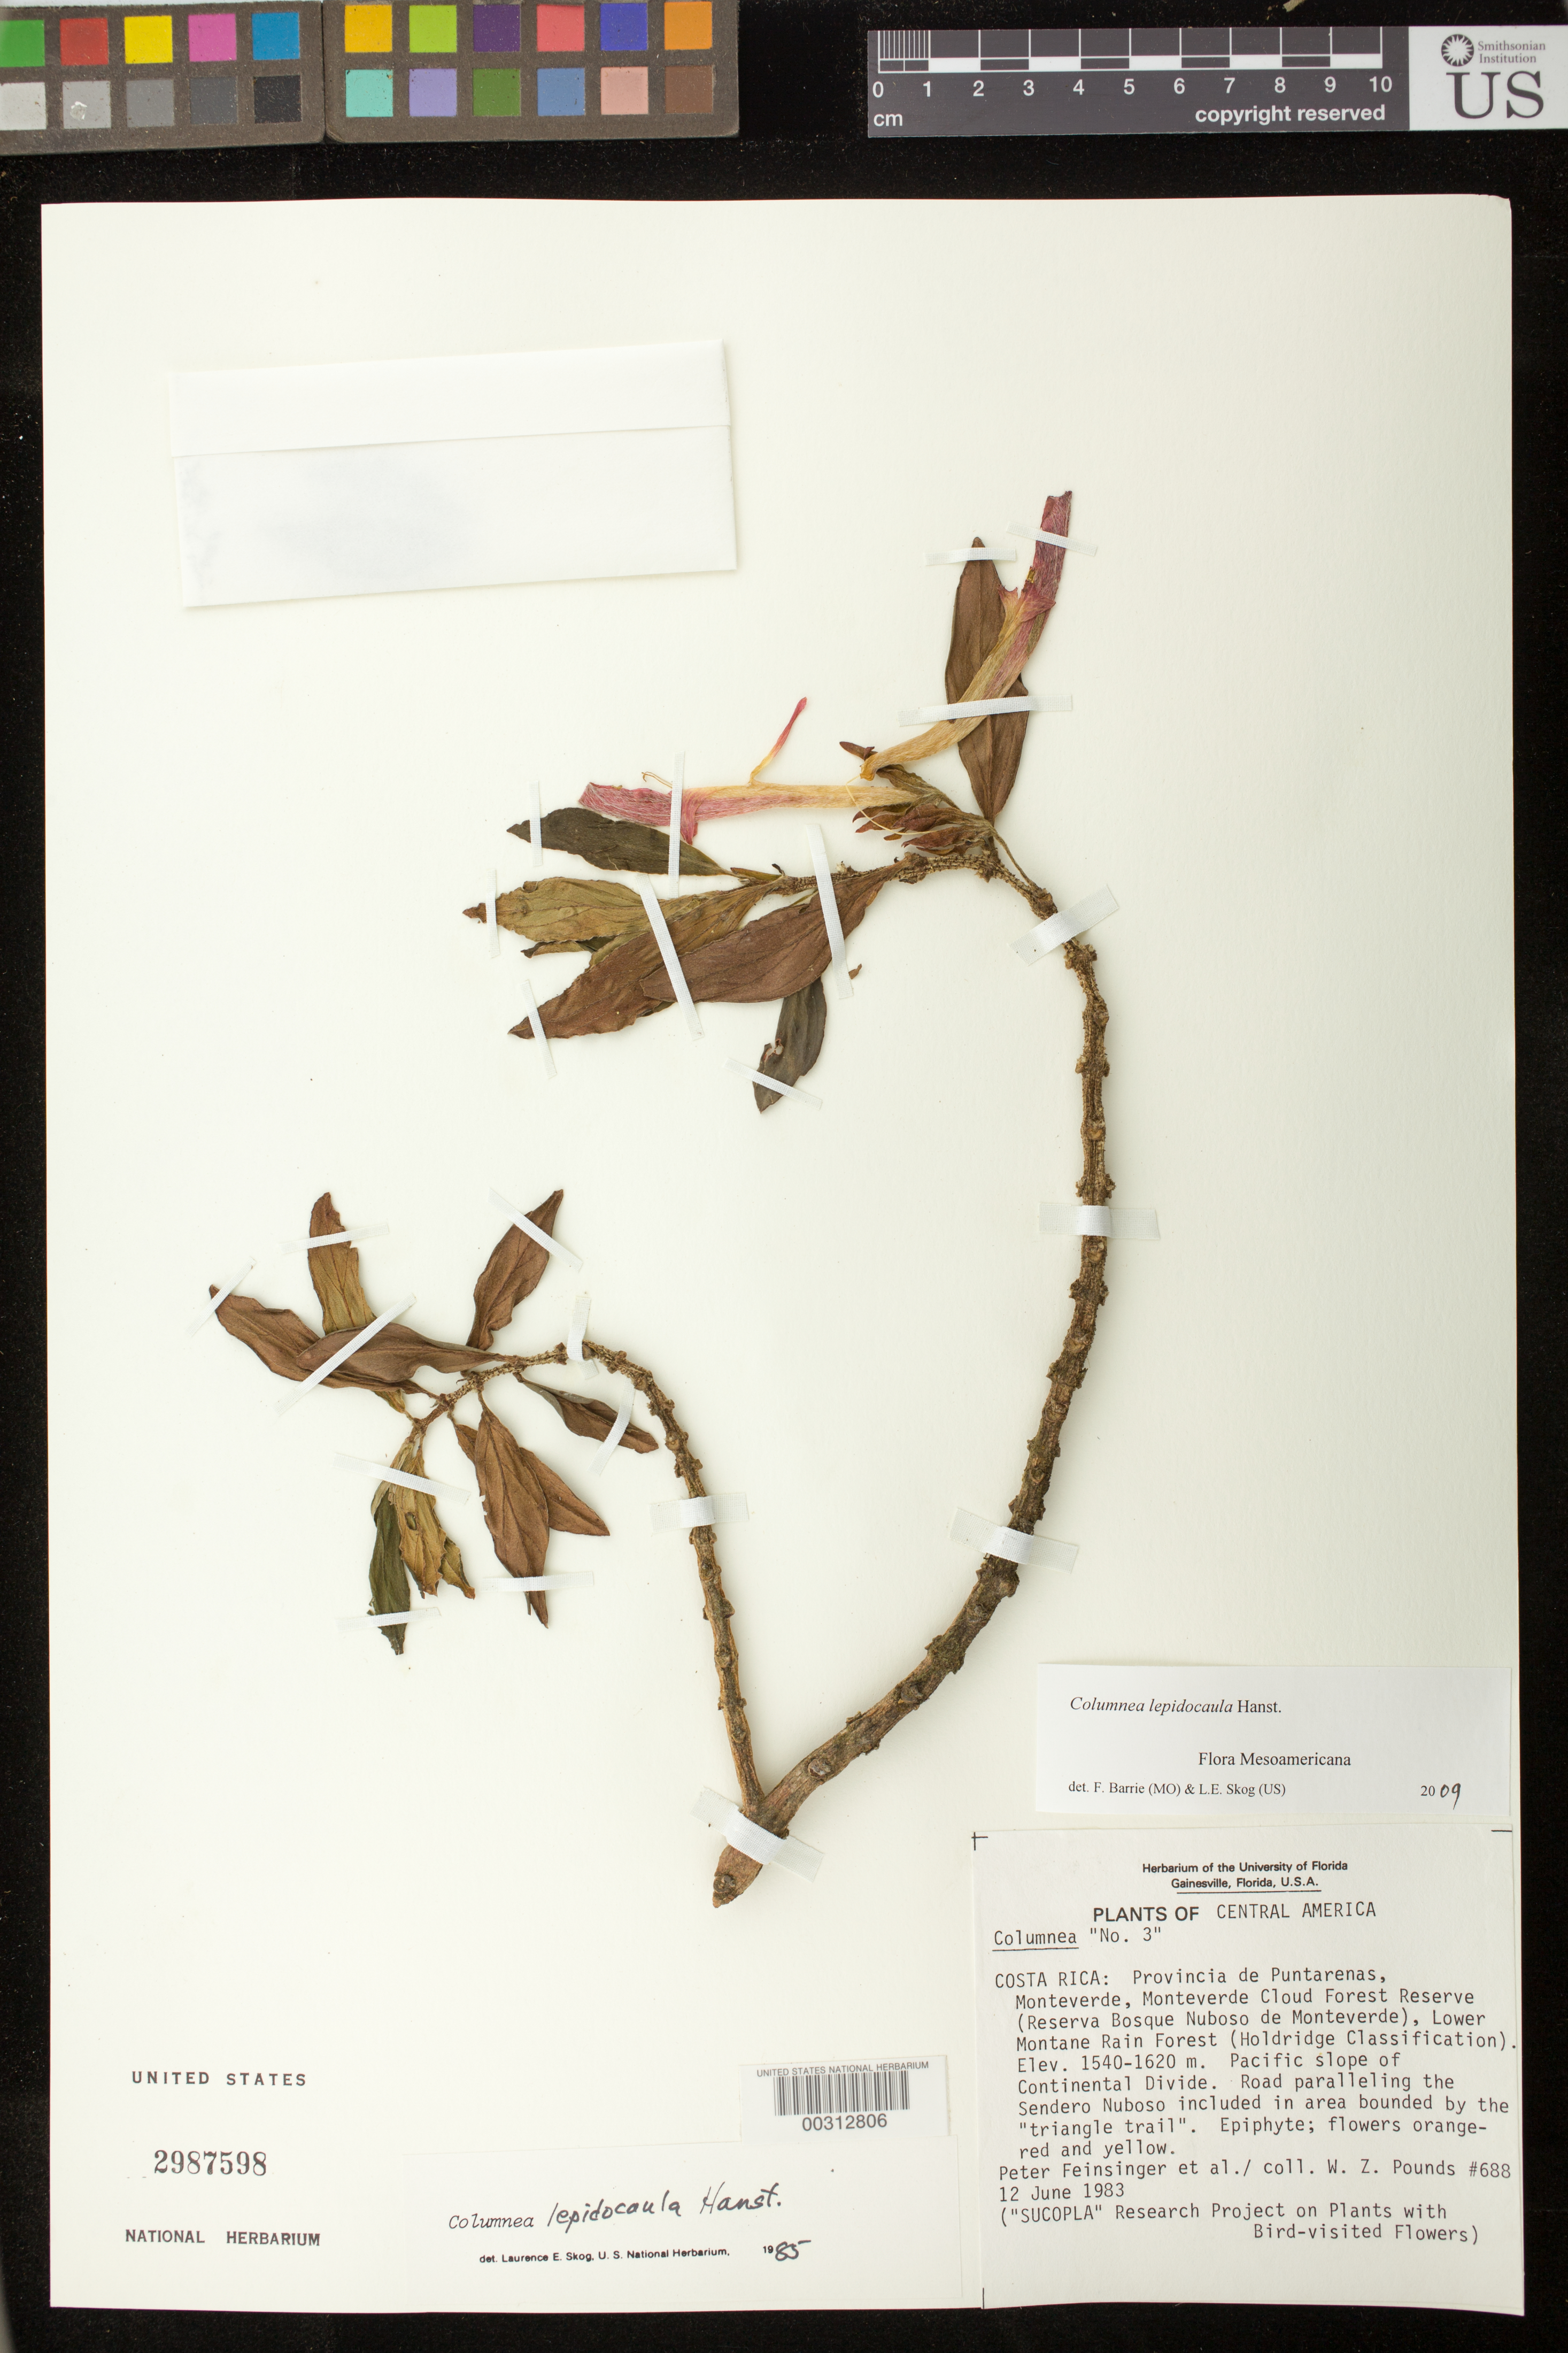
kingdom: Plantae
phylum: Tracheophyta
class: Magnoliopsida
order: Lamiales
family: Gesneriaceae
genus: Columnea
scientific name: Columnea lepidocaula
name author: Hanst.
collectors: P. Feinsinger & W. Pounds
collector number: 688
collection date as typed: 12 Jun 1983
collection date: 1983-06-12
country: Costa Rica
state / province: Puntarenas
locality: Monteverde, Reserva Bosque Nuboso de Monteverde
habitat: Lower montane rain forest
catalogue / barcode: US 2987598